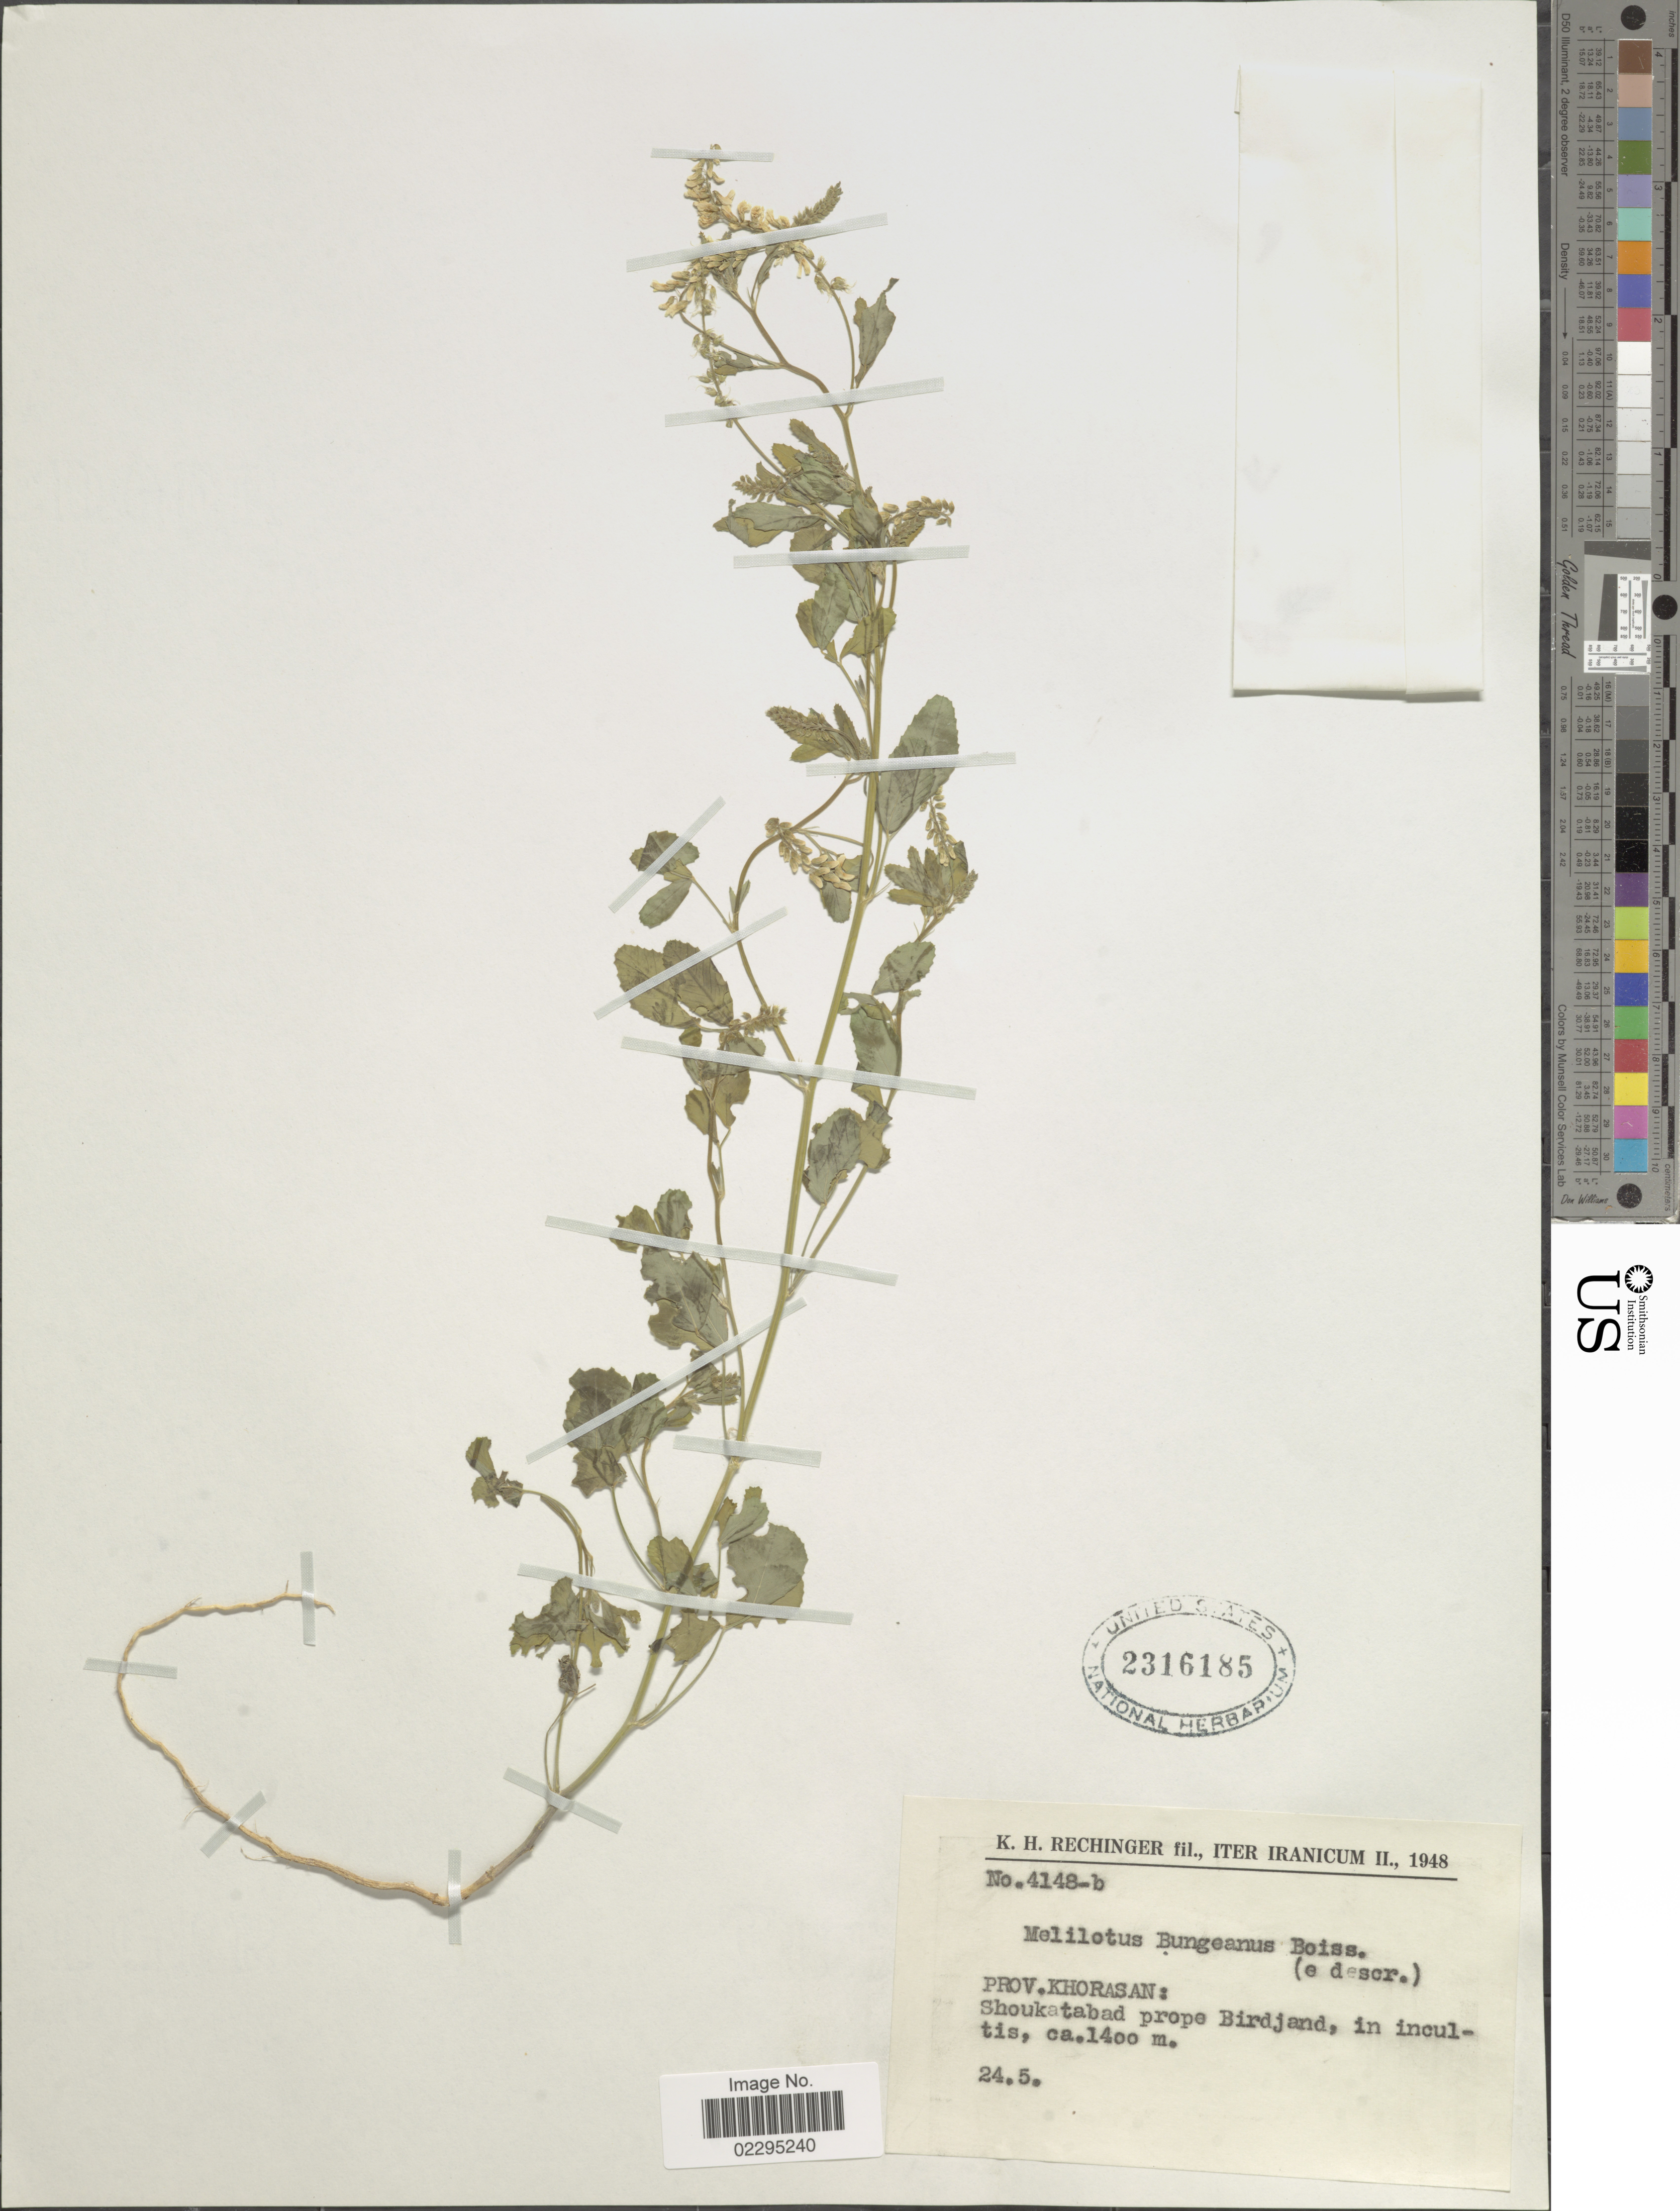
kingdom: Plantae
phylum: Tracheophyta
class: Magnoliopsida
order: Fabales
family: Fabaceae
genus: Melilotus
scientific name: Melilotus bungeanus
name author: Boiss.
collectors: K. H. Rechinger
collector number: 4148-b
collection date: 1948-05-24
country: Iran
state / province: Khorasan [obsolete]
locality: Prov.Khorasan: Shoukatabad prope Birdjand, in incultis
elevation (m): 1400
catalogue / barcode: US 2316185